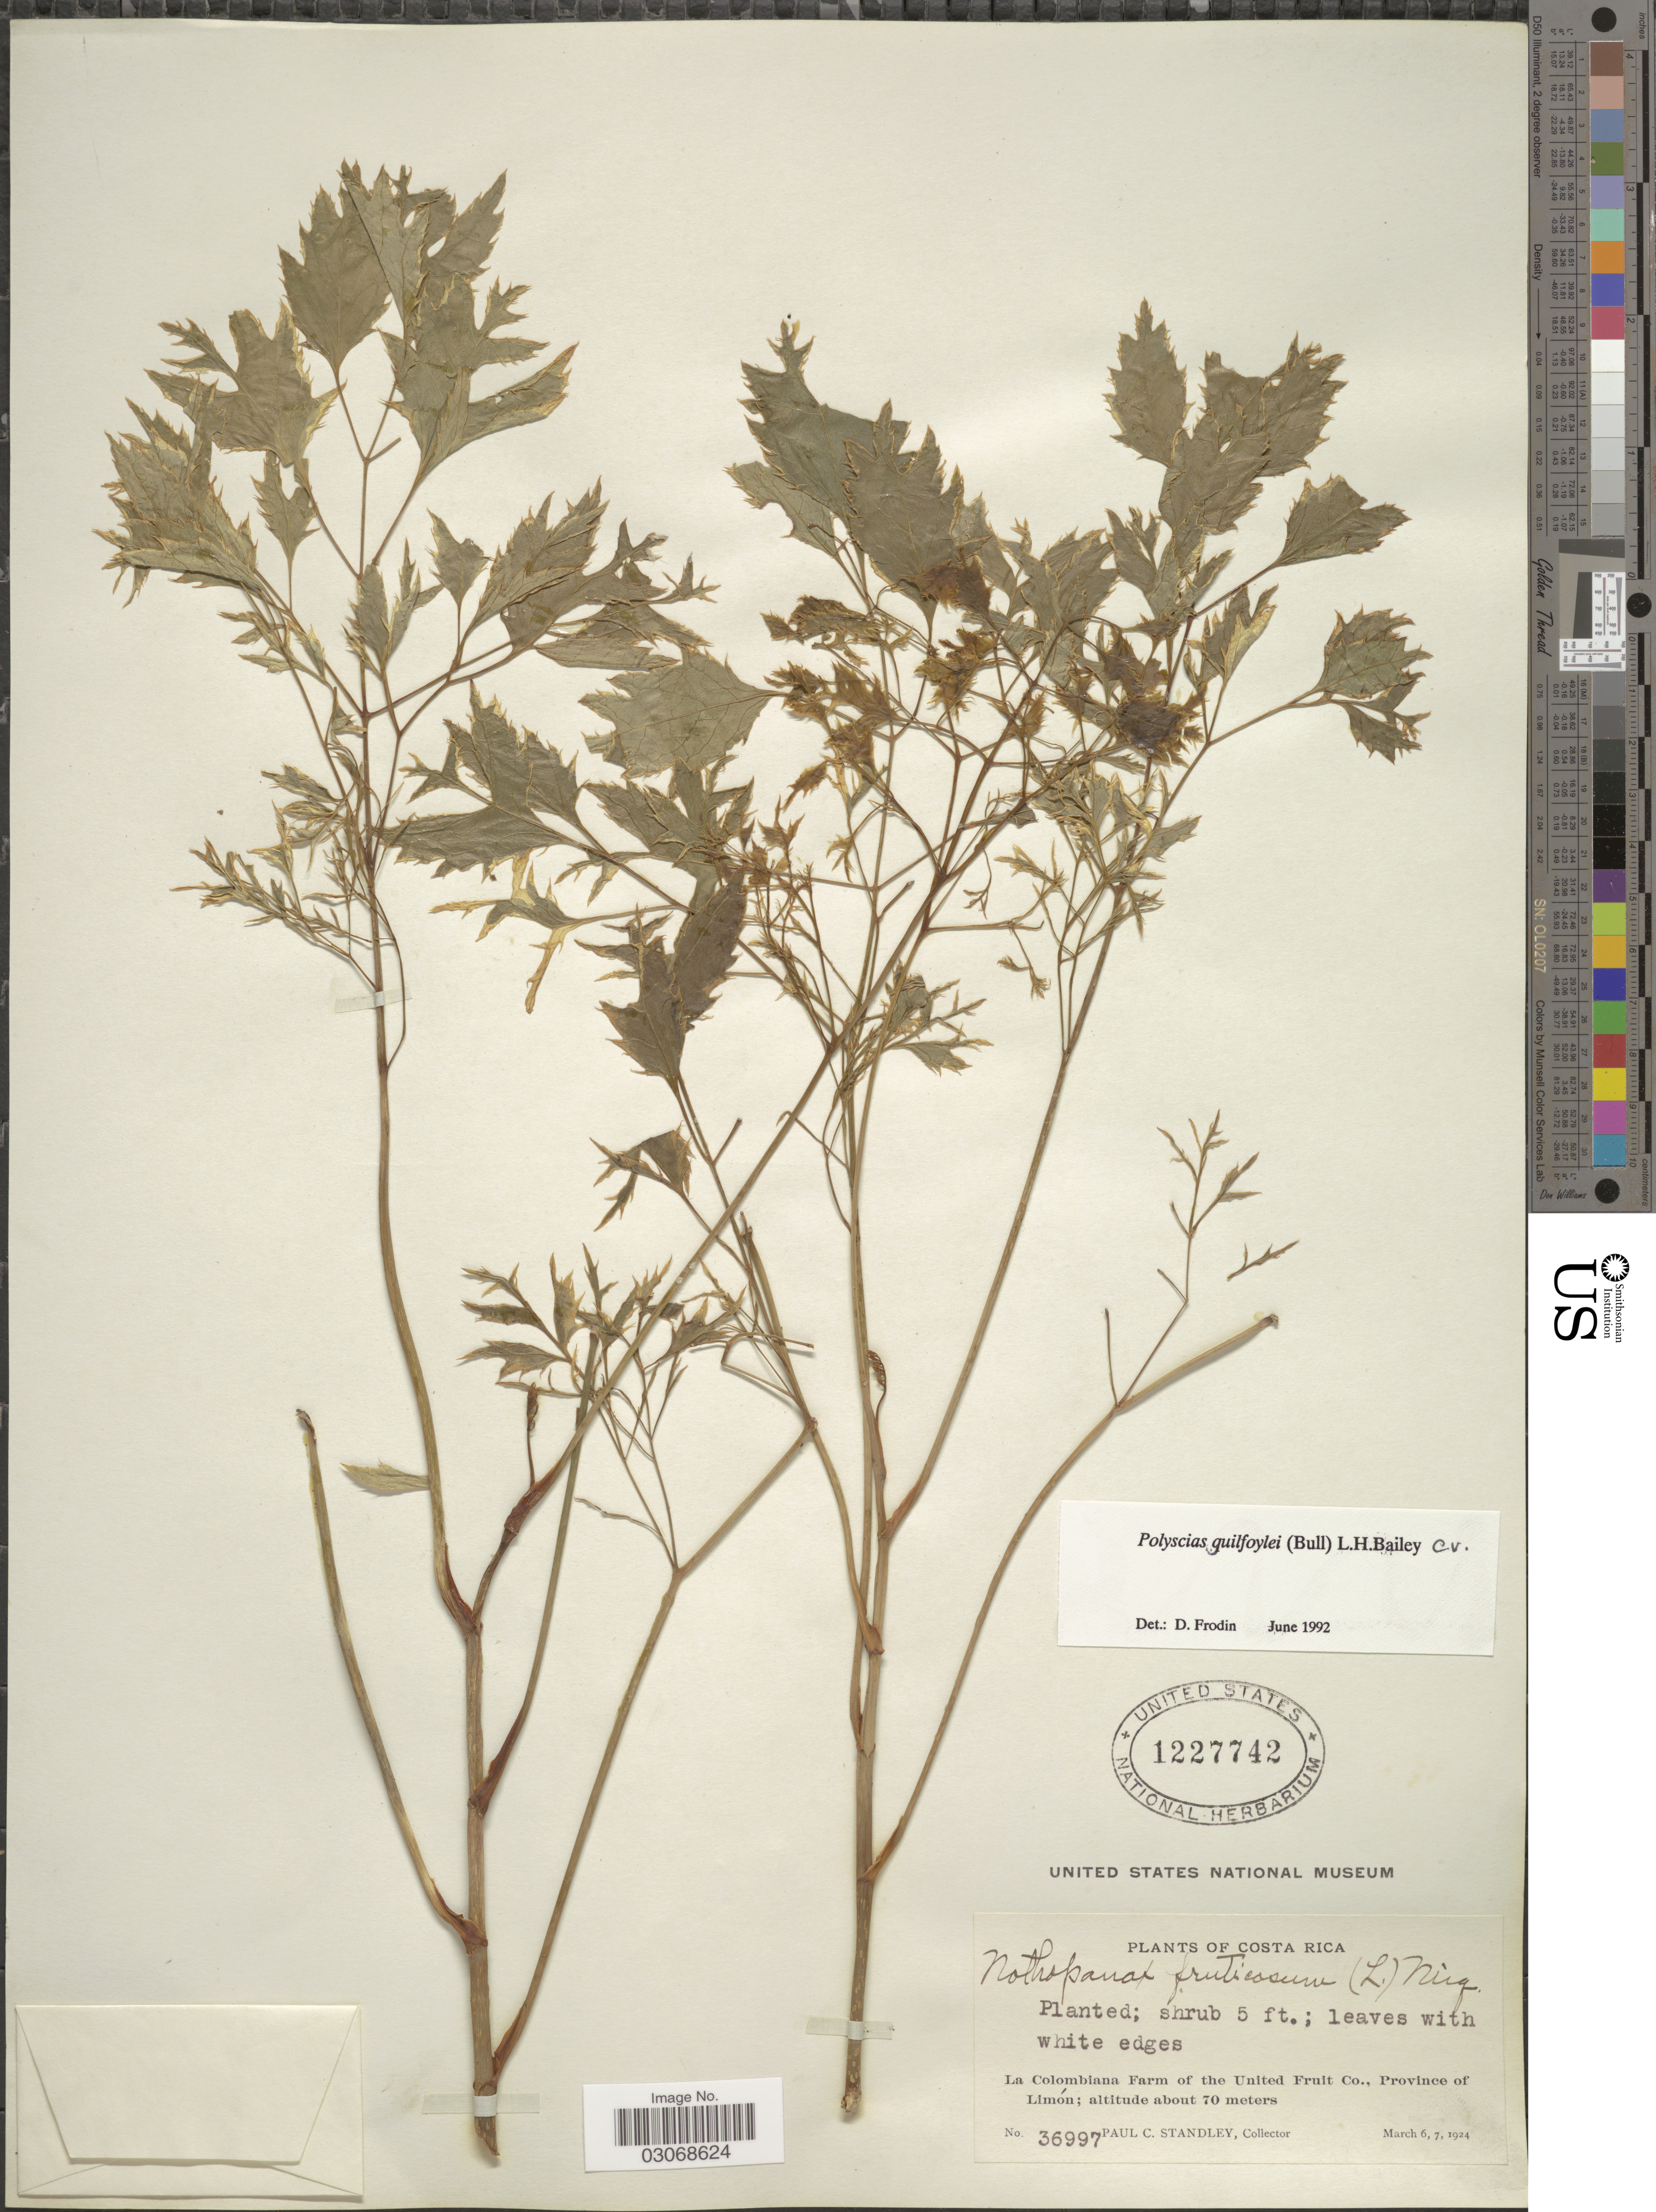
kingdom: Plantae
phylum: Tracheophyta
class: Magnoliopsida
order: Apiales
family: Araliaceae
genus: Polyscias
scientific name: Polyscias guilfoylei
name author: (W. Bull) L.H. Bailey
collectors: P. C. Standley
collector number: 36997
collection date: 1924-03-06/1924-03-07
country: Costa Rica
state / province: Limón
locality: La Colombiana Farm of the United Fruit Co., Province of Limón.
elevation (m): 70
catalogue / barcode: US 1227742